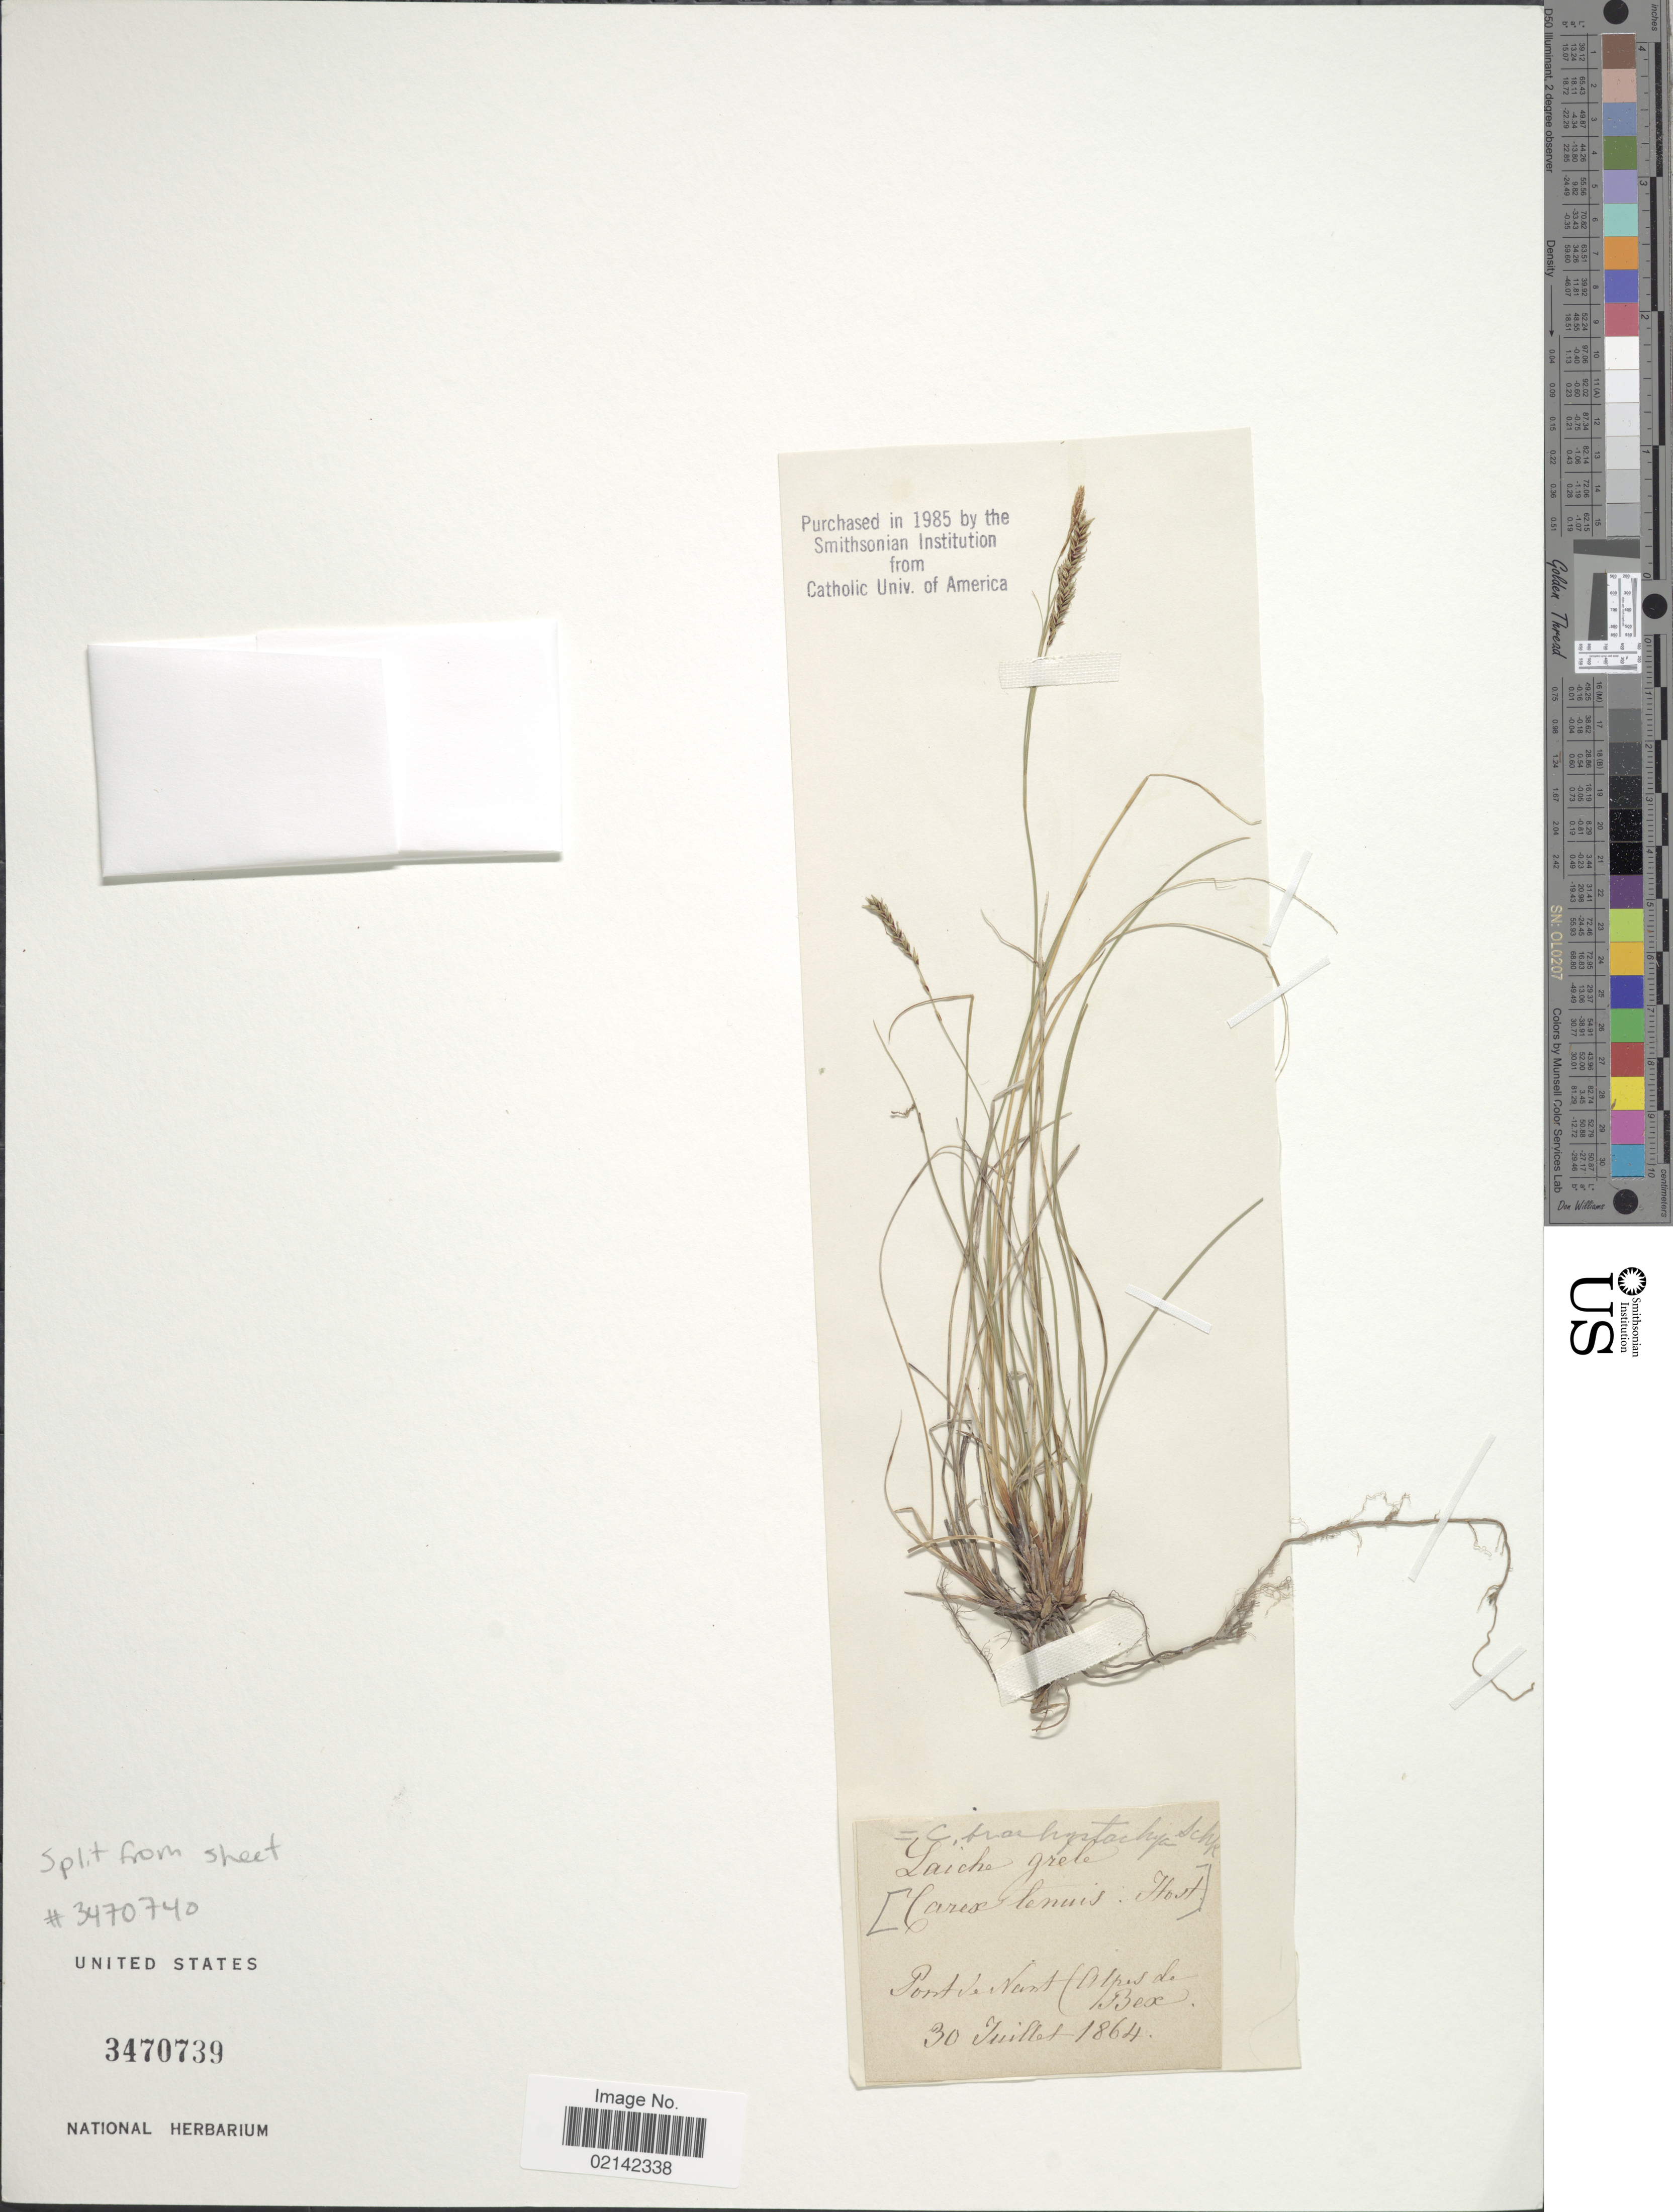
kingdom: Plantae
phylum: Tracheophyta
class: Liliopsida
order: Poales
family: Cyperaceae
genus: Carex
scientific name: Carex brachystachys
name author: Schrank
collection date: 1864-07-30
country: Switzerland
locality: Pont de Nant (alpes de Bex)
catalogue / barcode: US 3470739